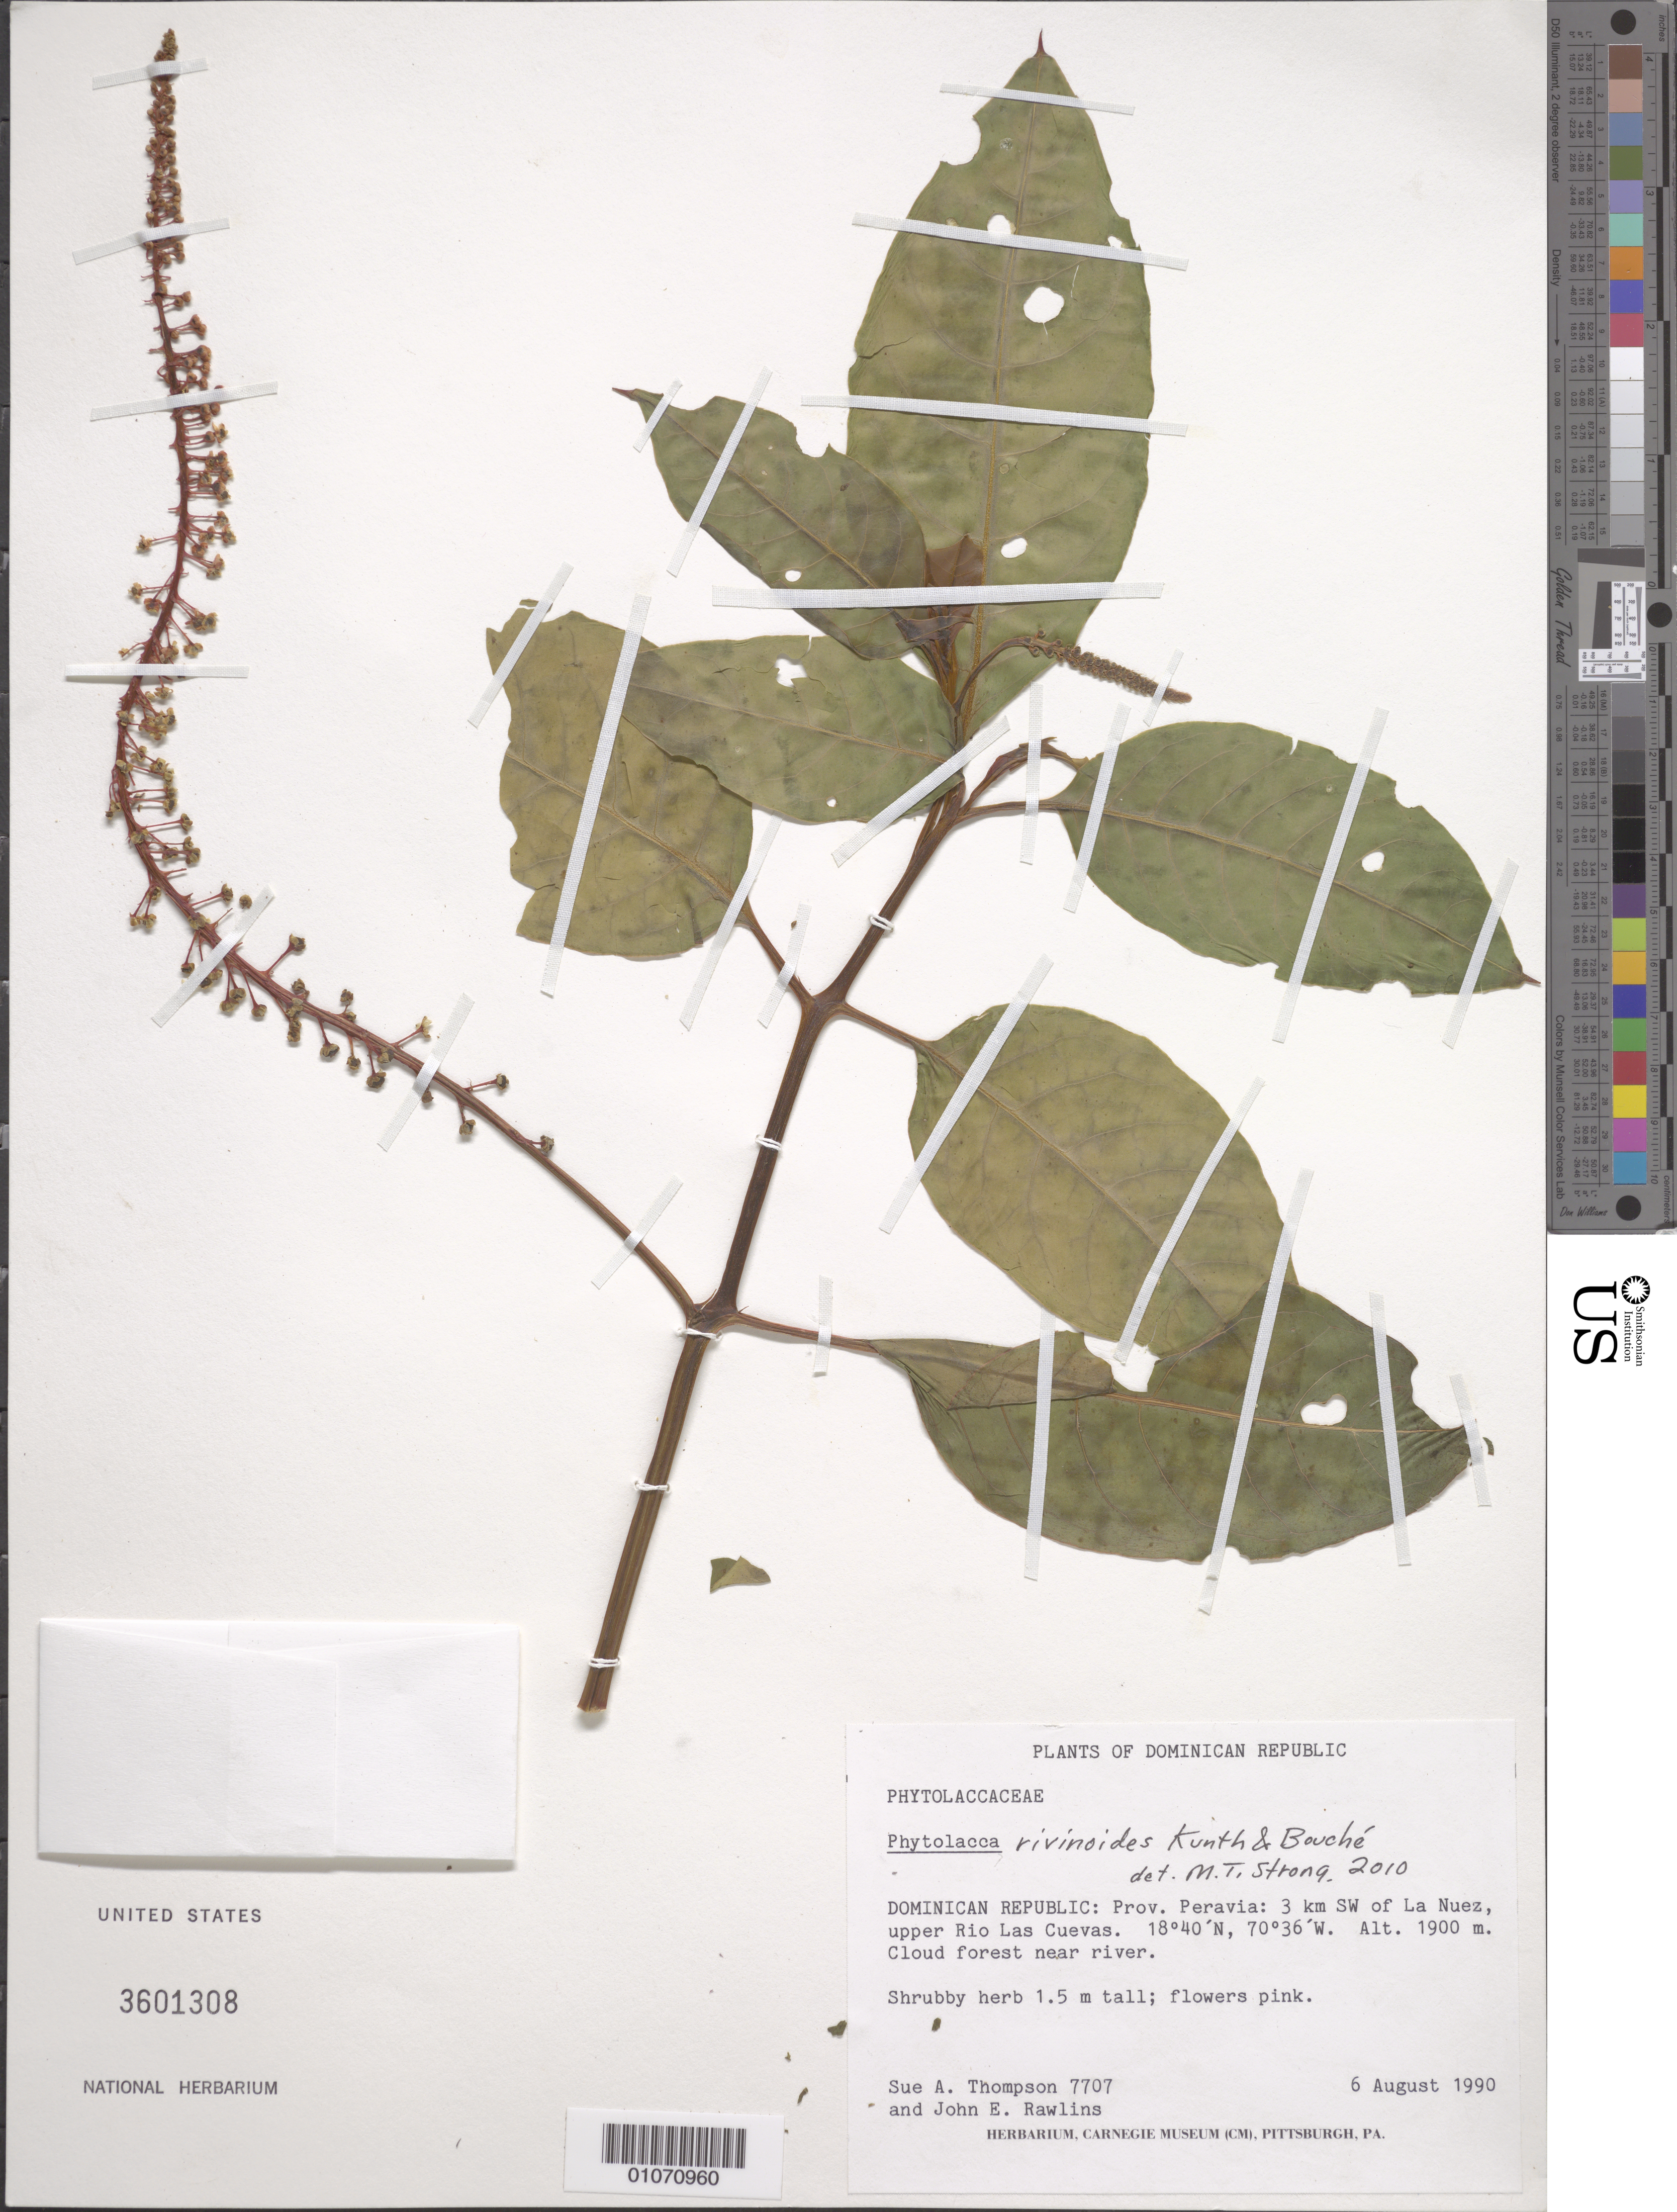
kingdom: Plantae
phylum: Tracheophyta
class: Magnoliopsida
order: Caryophyllales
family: Phytolaccaceae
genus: Phytolacca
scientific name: Phytolacca rivinoides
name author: Kunth & C.D. Bouché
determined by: Strong, M. T., (US), Smithsonian Institution - National Museum of Natural History (UNITED STATES)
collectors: S. A. Thompson, J. Rawlins & C. Young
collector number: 7707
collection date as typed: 06 Aug 1990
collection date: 1990-08-06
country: Dominican Republic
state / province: Peravia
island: Hispaniola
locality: La Nuez, 3 km SW of; upper Rio Las Cuevas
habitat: Cloud forest near river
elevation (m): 1900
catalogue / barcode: US 3601308